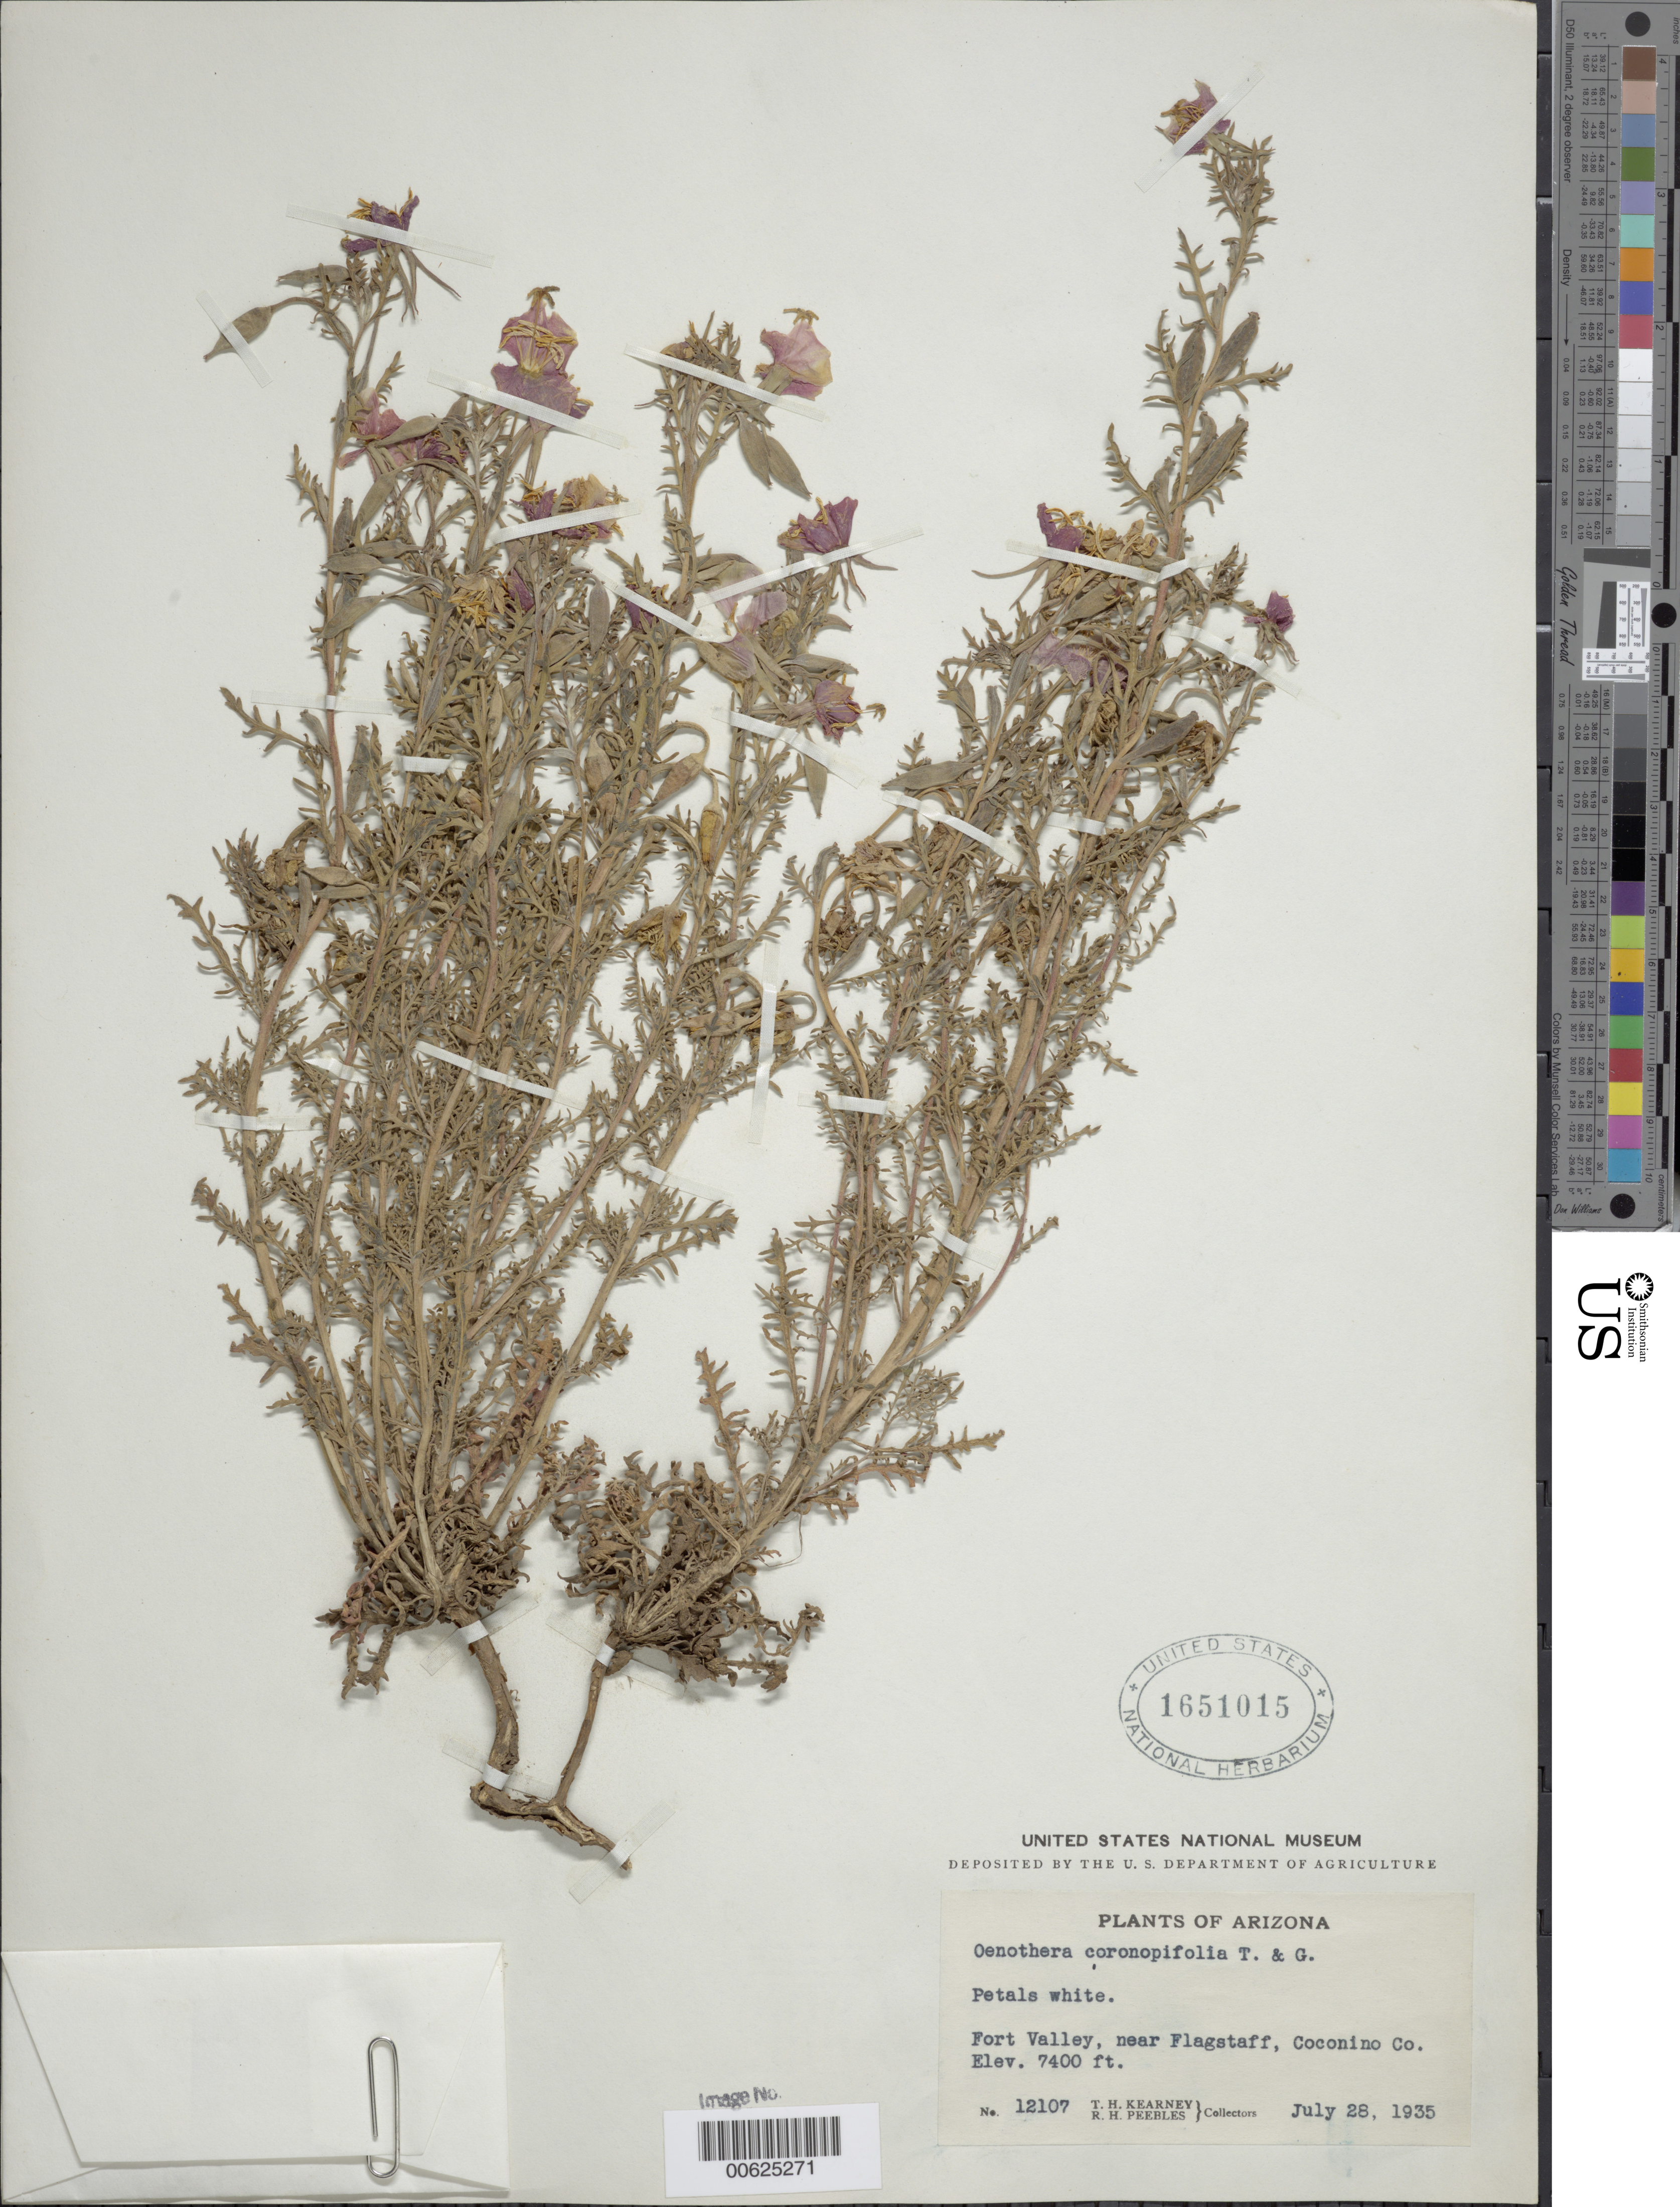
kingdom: Plantae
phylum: Tracheophyta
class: Magnoliopsida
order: Myrtales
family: Onagraceae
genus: Oenothera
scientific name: Oenothera coronopifolia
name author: Torr. & A. Gray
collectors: T. H. Kearney & R. H. Peebles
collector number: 12107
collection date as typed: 28 Jul 1935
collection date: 1935-07-28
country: United States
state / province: Arizona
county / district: Coconino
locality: Fort Valley, near Flagstaff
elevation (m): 2256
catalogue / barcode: US 1651015